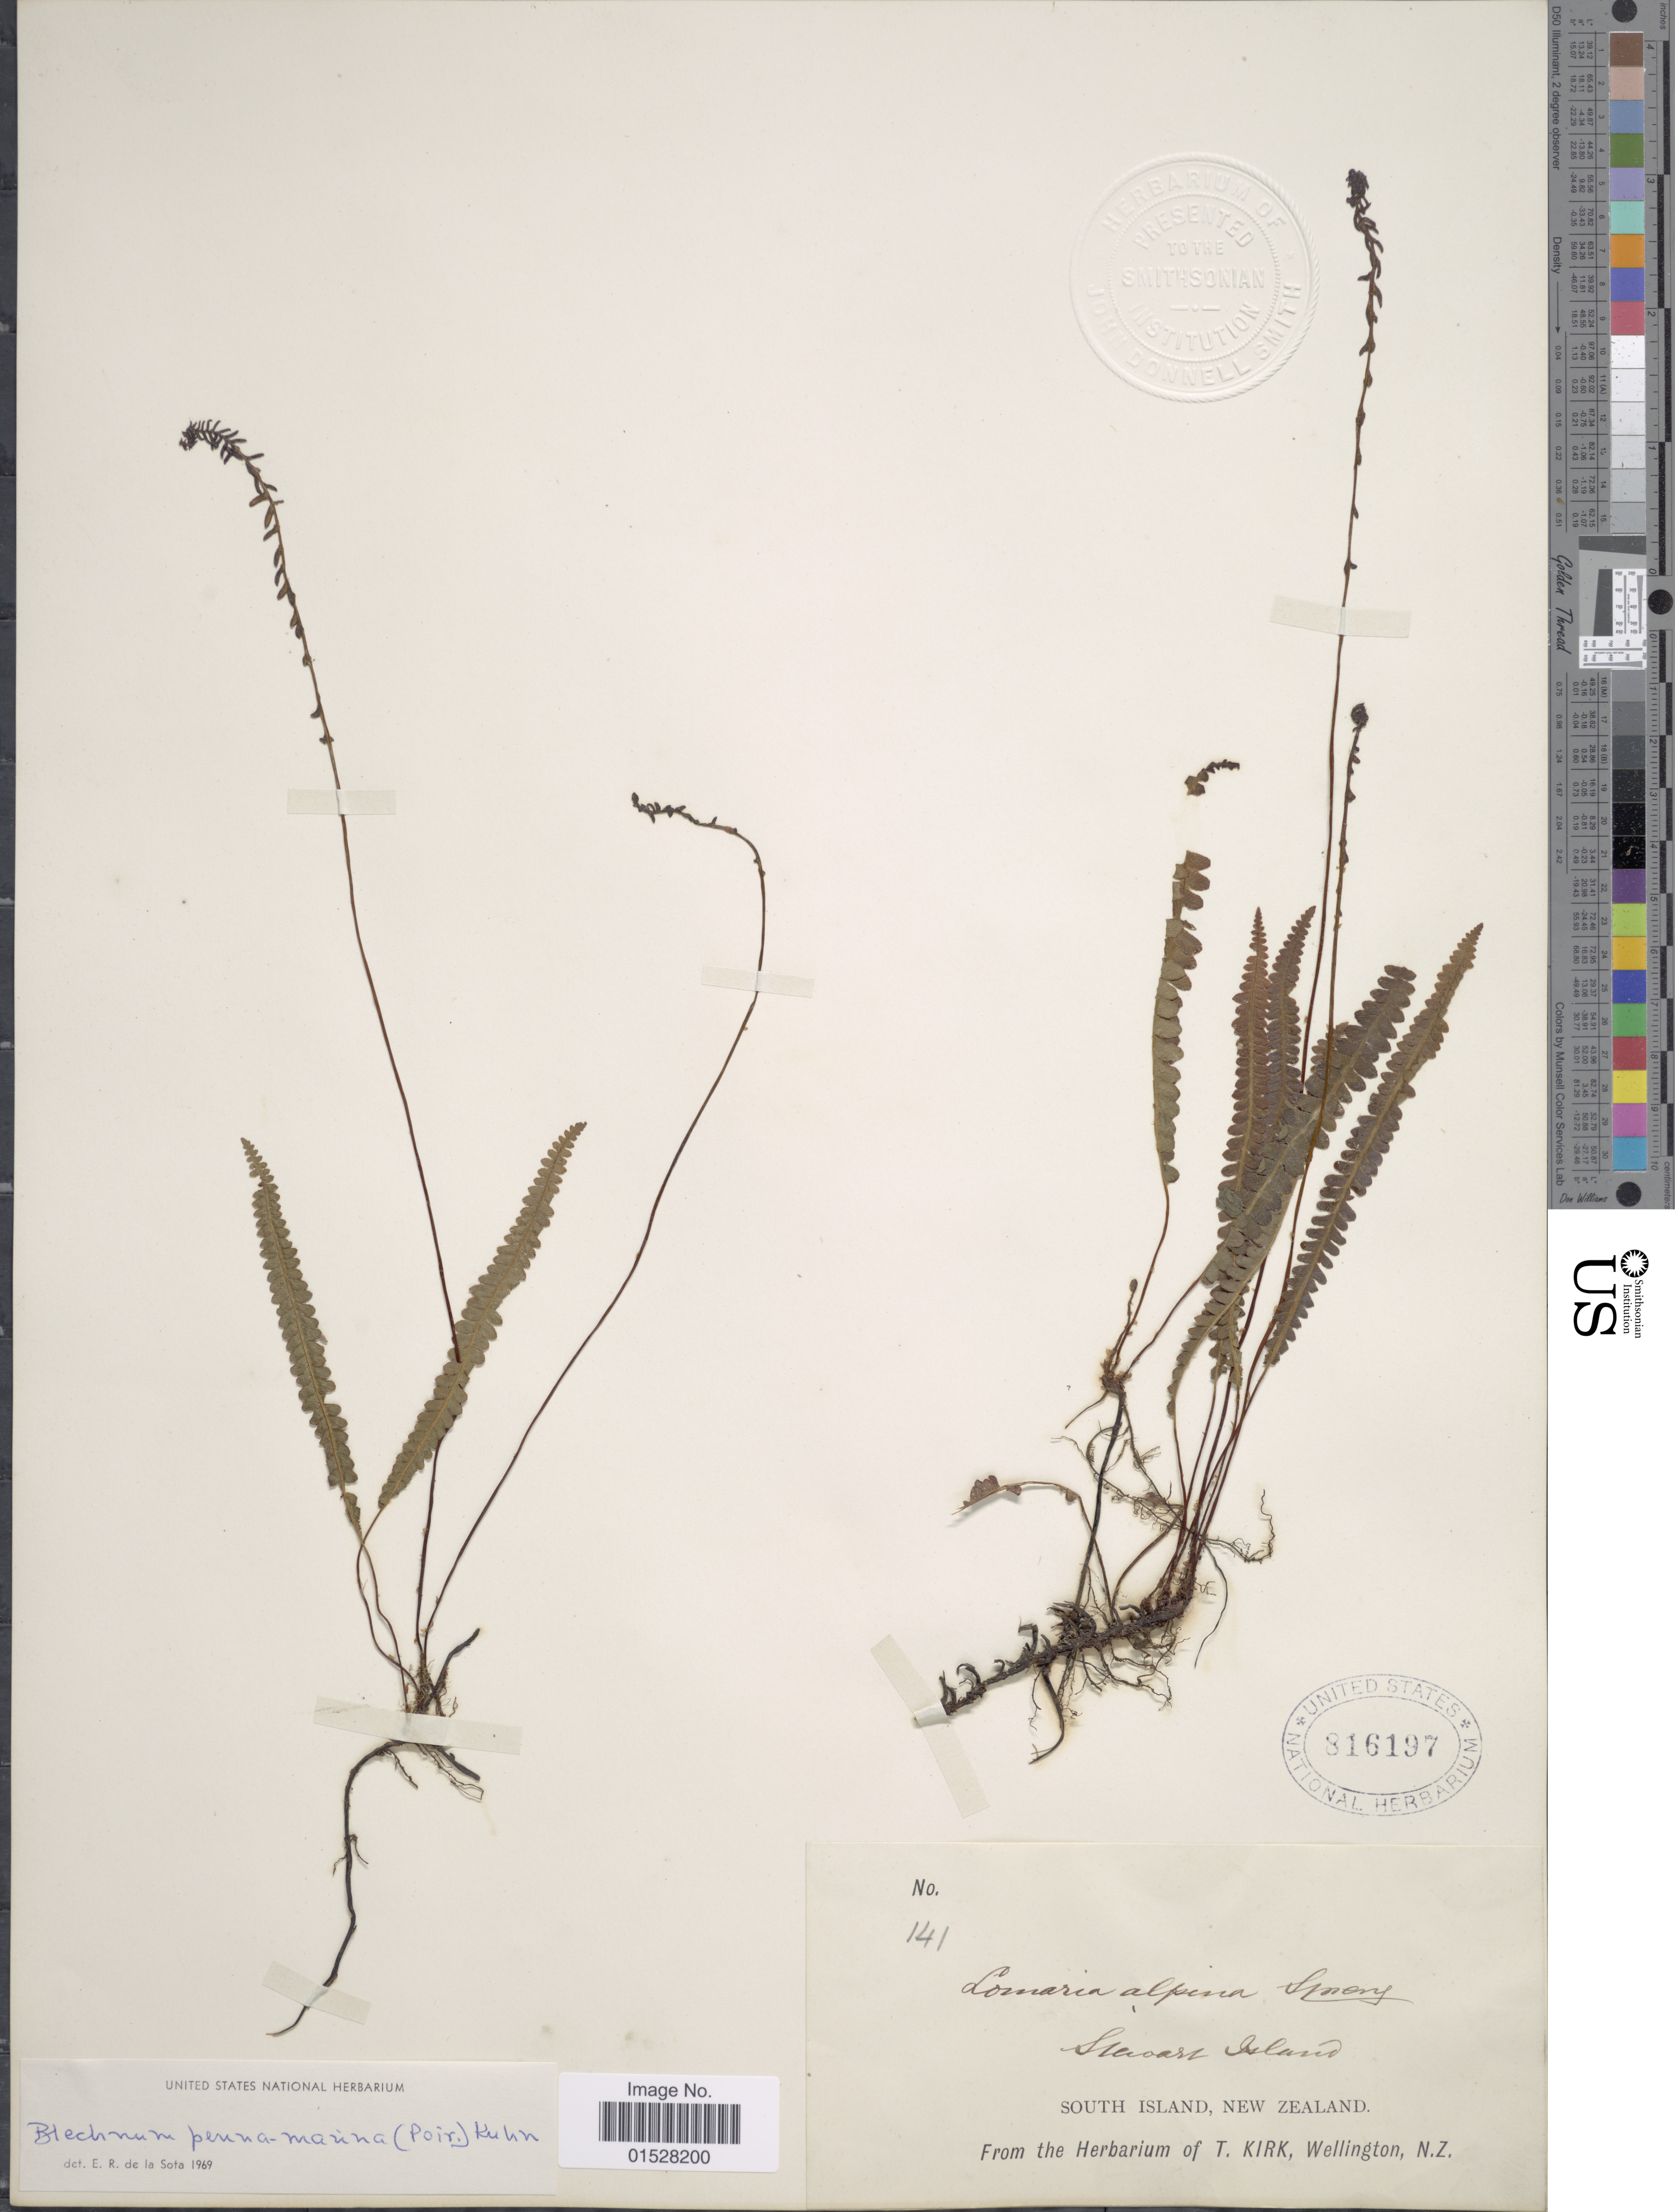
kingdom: Plantae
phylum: Tracheophyta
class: Polypodiopsida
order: Polypodiales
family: Blechnaceae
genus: Blechnum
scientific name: Blechnum penna-marina subsp. alpina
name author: T.C. Chambers & P. A. Farrant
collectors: ex Herb. T. Kirk, Wellington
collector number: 141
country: New Zealand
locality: Stewart Island, South Island.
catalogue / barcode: US 816197